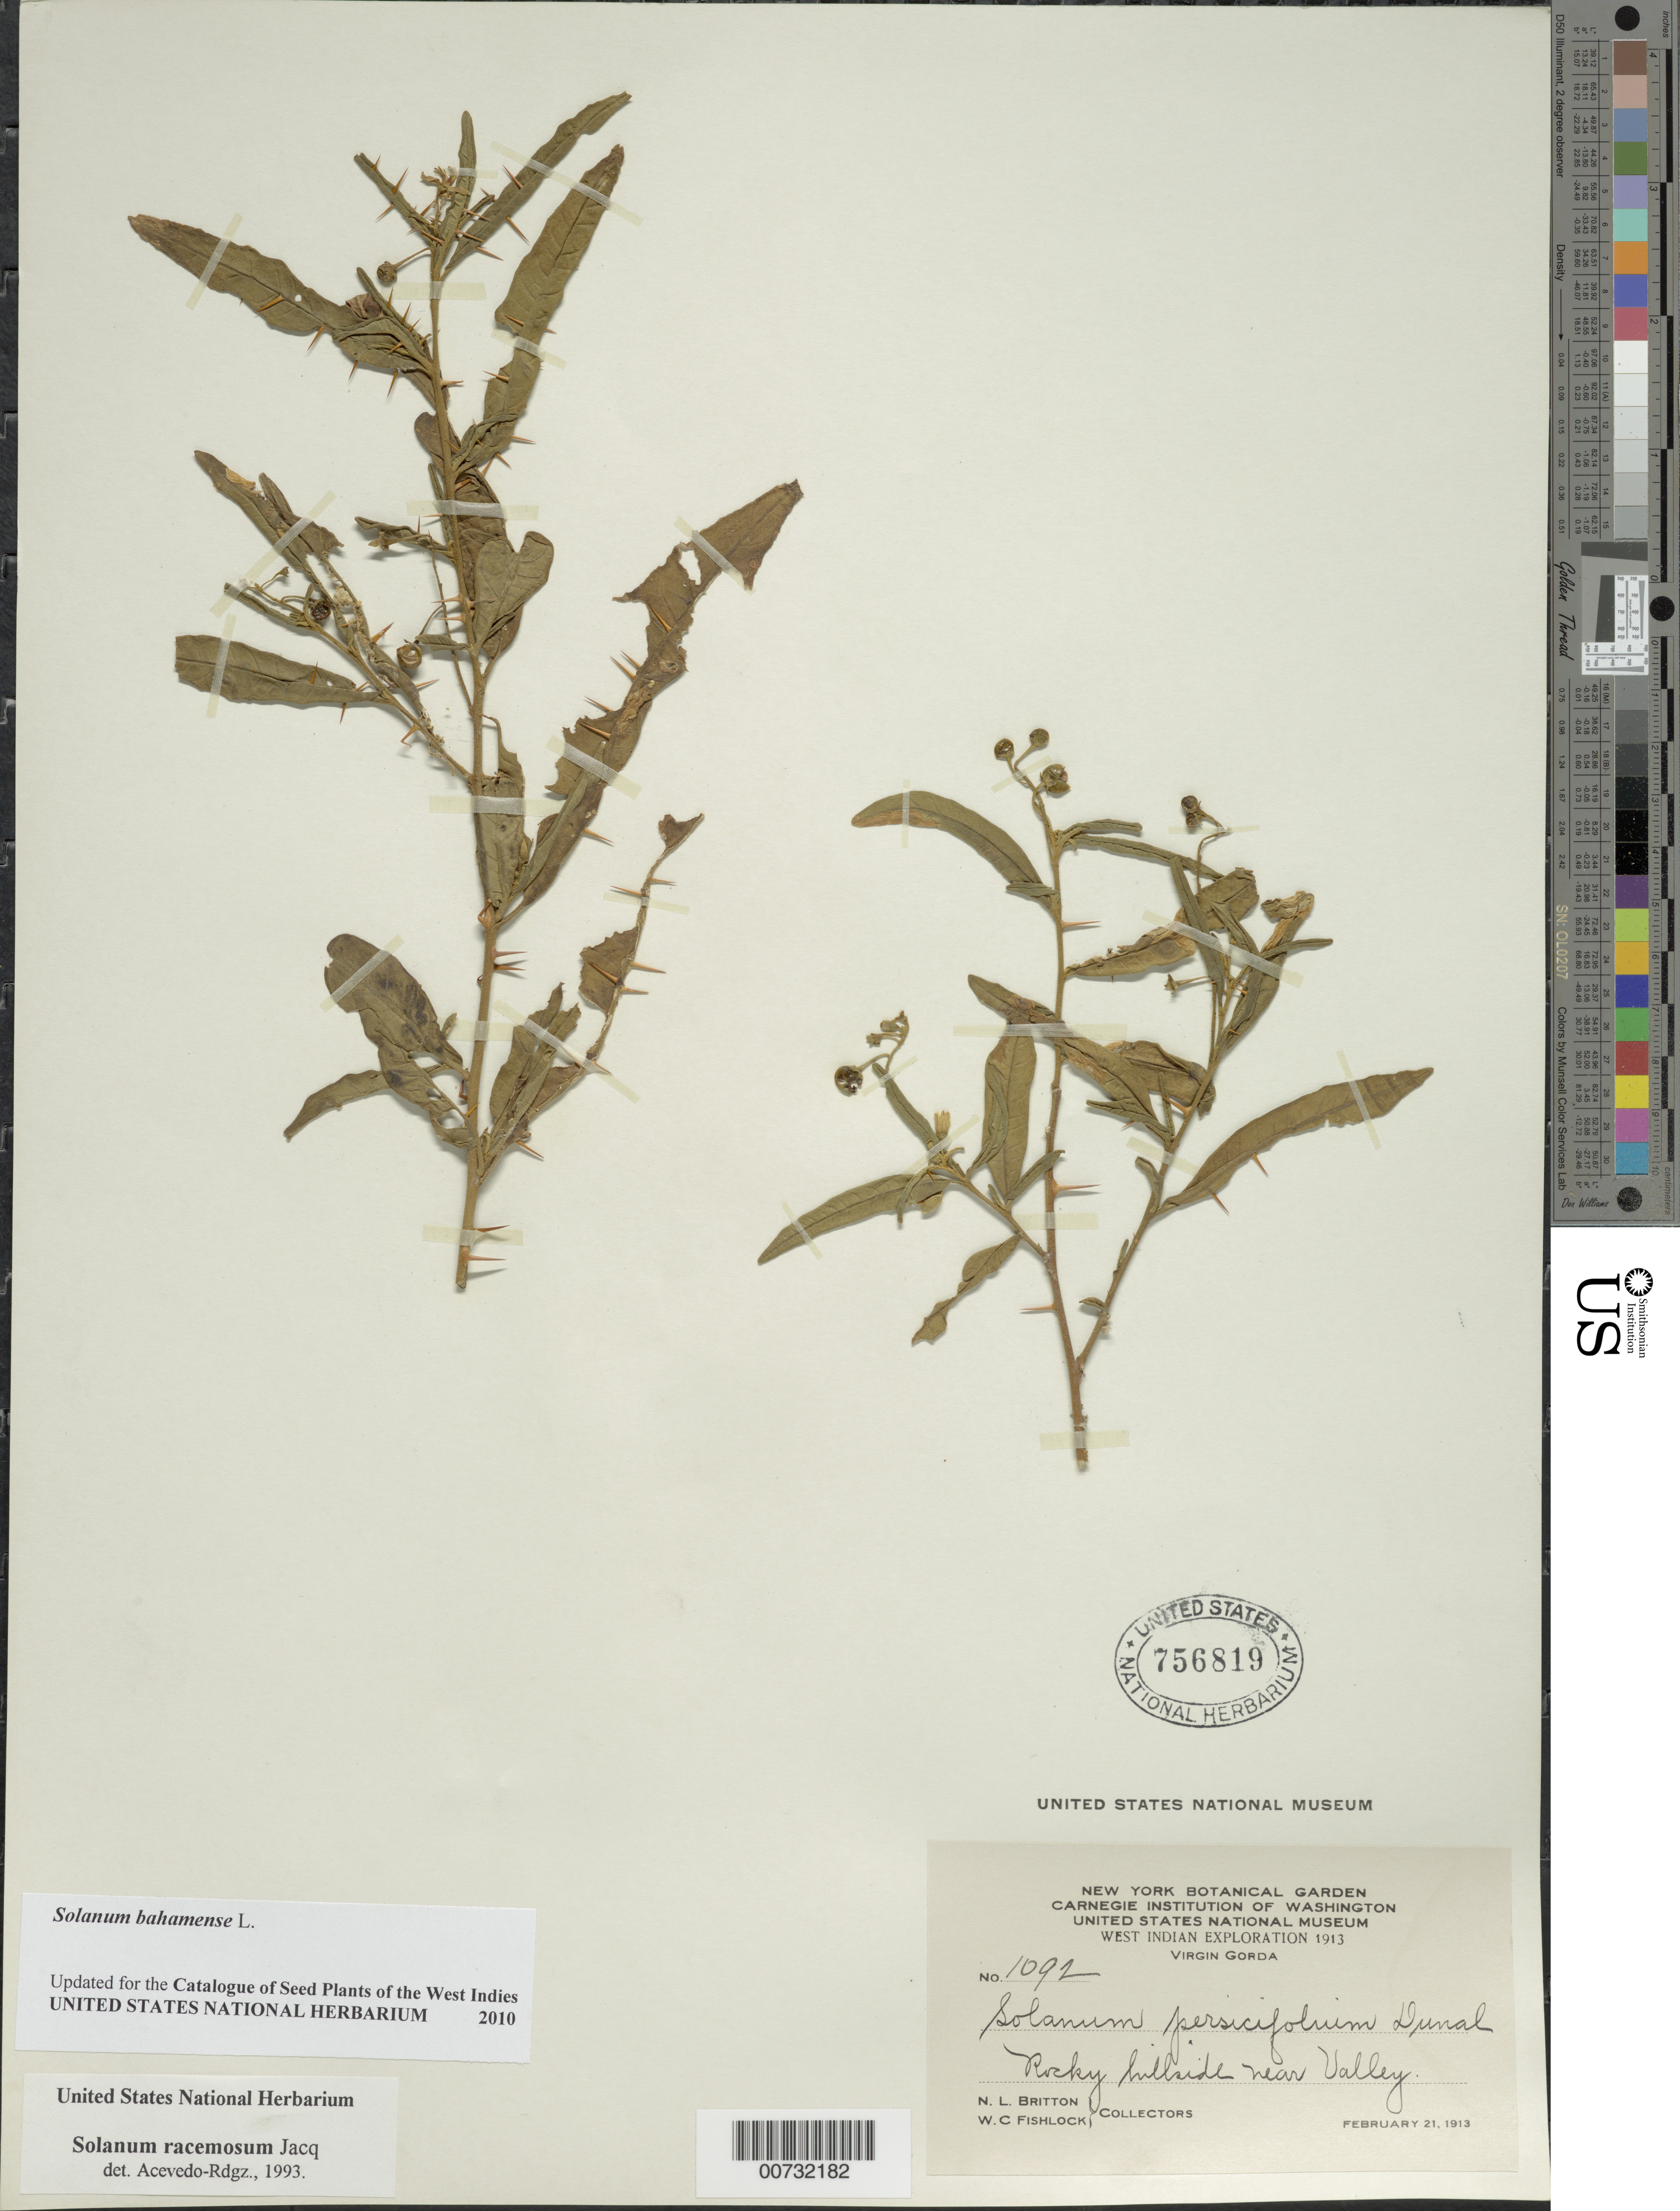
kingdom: Plantae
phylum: Tracheophyta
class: Magnoliopsida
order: Solanales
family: Solanaceae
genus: Solanum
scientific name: Solanum bahamense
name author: L.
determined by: Acevedo-Rodríguez, P., (BOT), Smithsonian Institution - National Museum of Natural History (UNITED STATES)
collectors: N. Britton & W. Fishlock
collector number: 1092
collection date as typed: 21 Feb 1913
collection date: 1913-02-21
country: British Virgin Islands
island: Virgin Gorda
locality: Valley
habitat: Rocky hillside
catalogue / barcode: US 756819